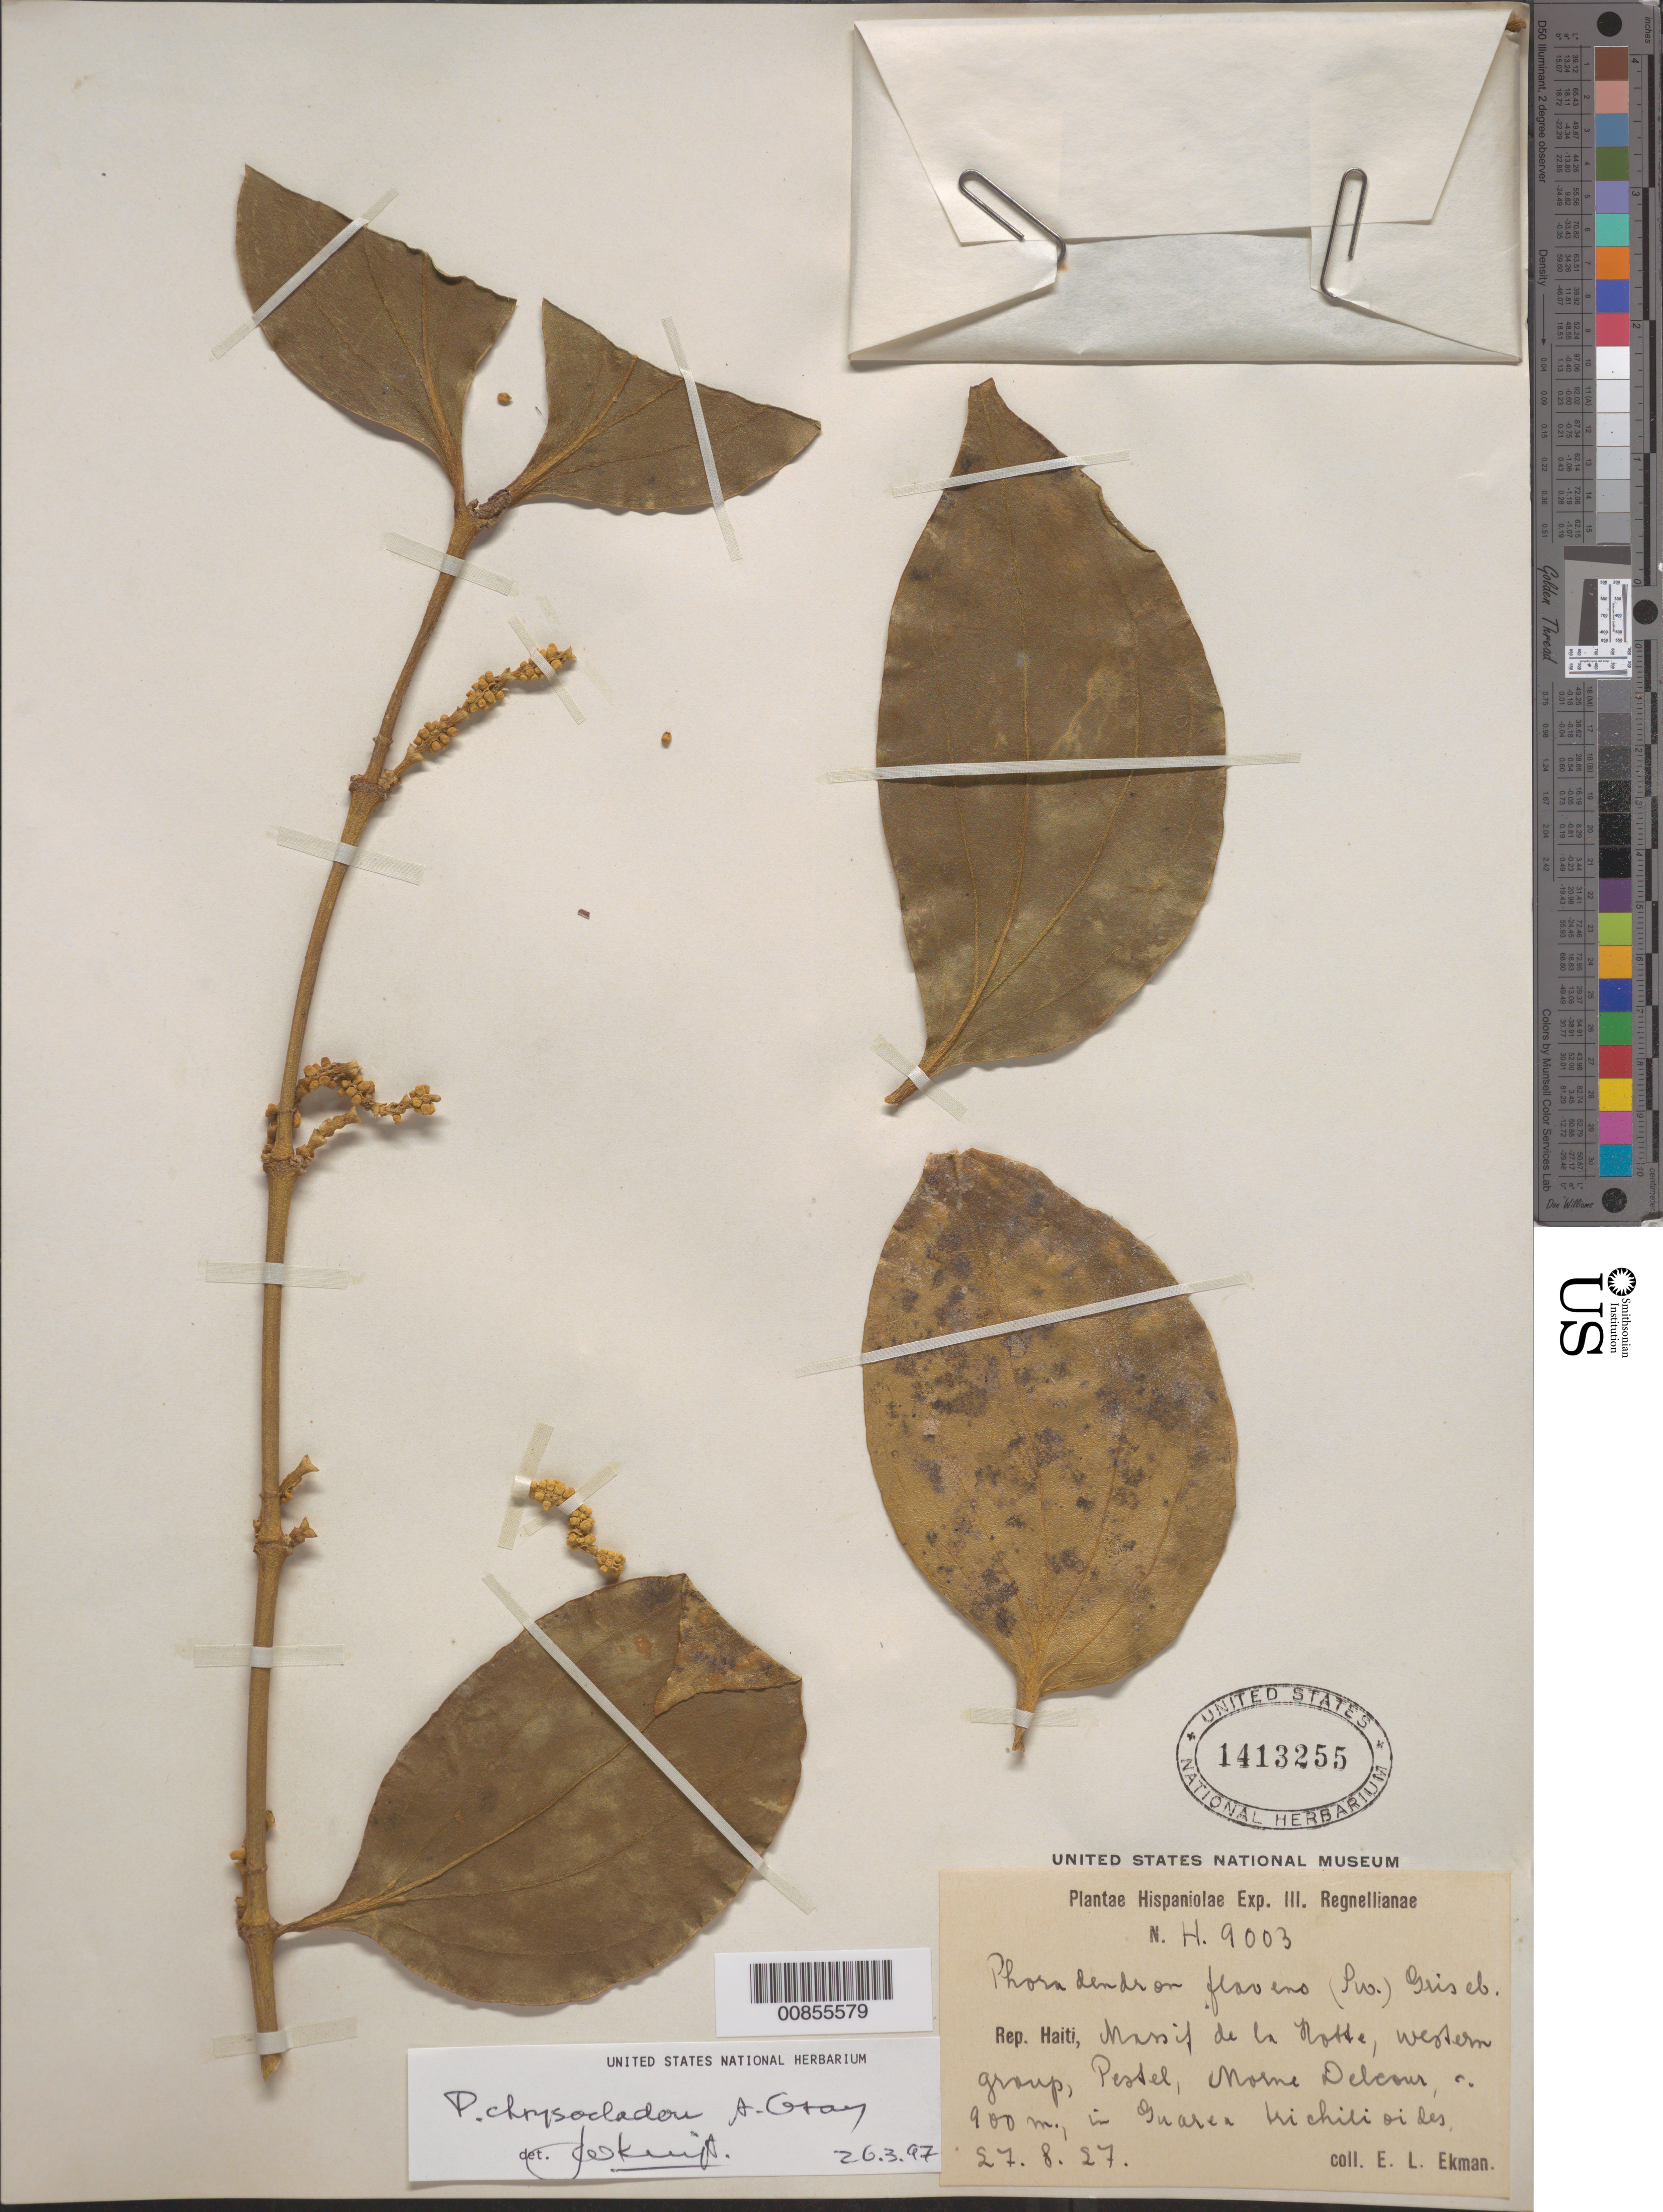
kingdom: Plantae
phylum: Tracheophyta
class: Magnoliopsida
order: Santalales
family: Viscaceae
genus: Phoradendron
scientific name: Phoradendron racemosum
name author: (Aubl.) Krug & Urb.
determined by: Kuijt, Job, (CANADA)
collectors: E. L. Ekman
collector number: H 9003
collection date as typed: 27 Aug 1927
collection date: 1927-08-27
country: Haiti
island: Hispaniola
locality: Massif de la Hotte, western group, Pestel, Morne Delcour.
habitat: In Guarea trichilioides.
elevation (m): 900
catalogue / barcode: US 1413255